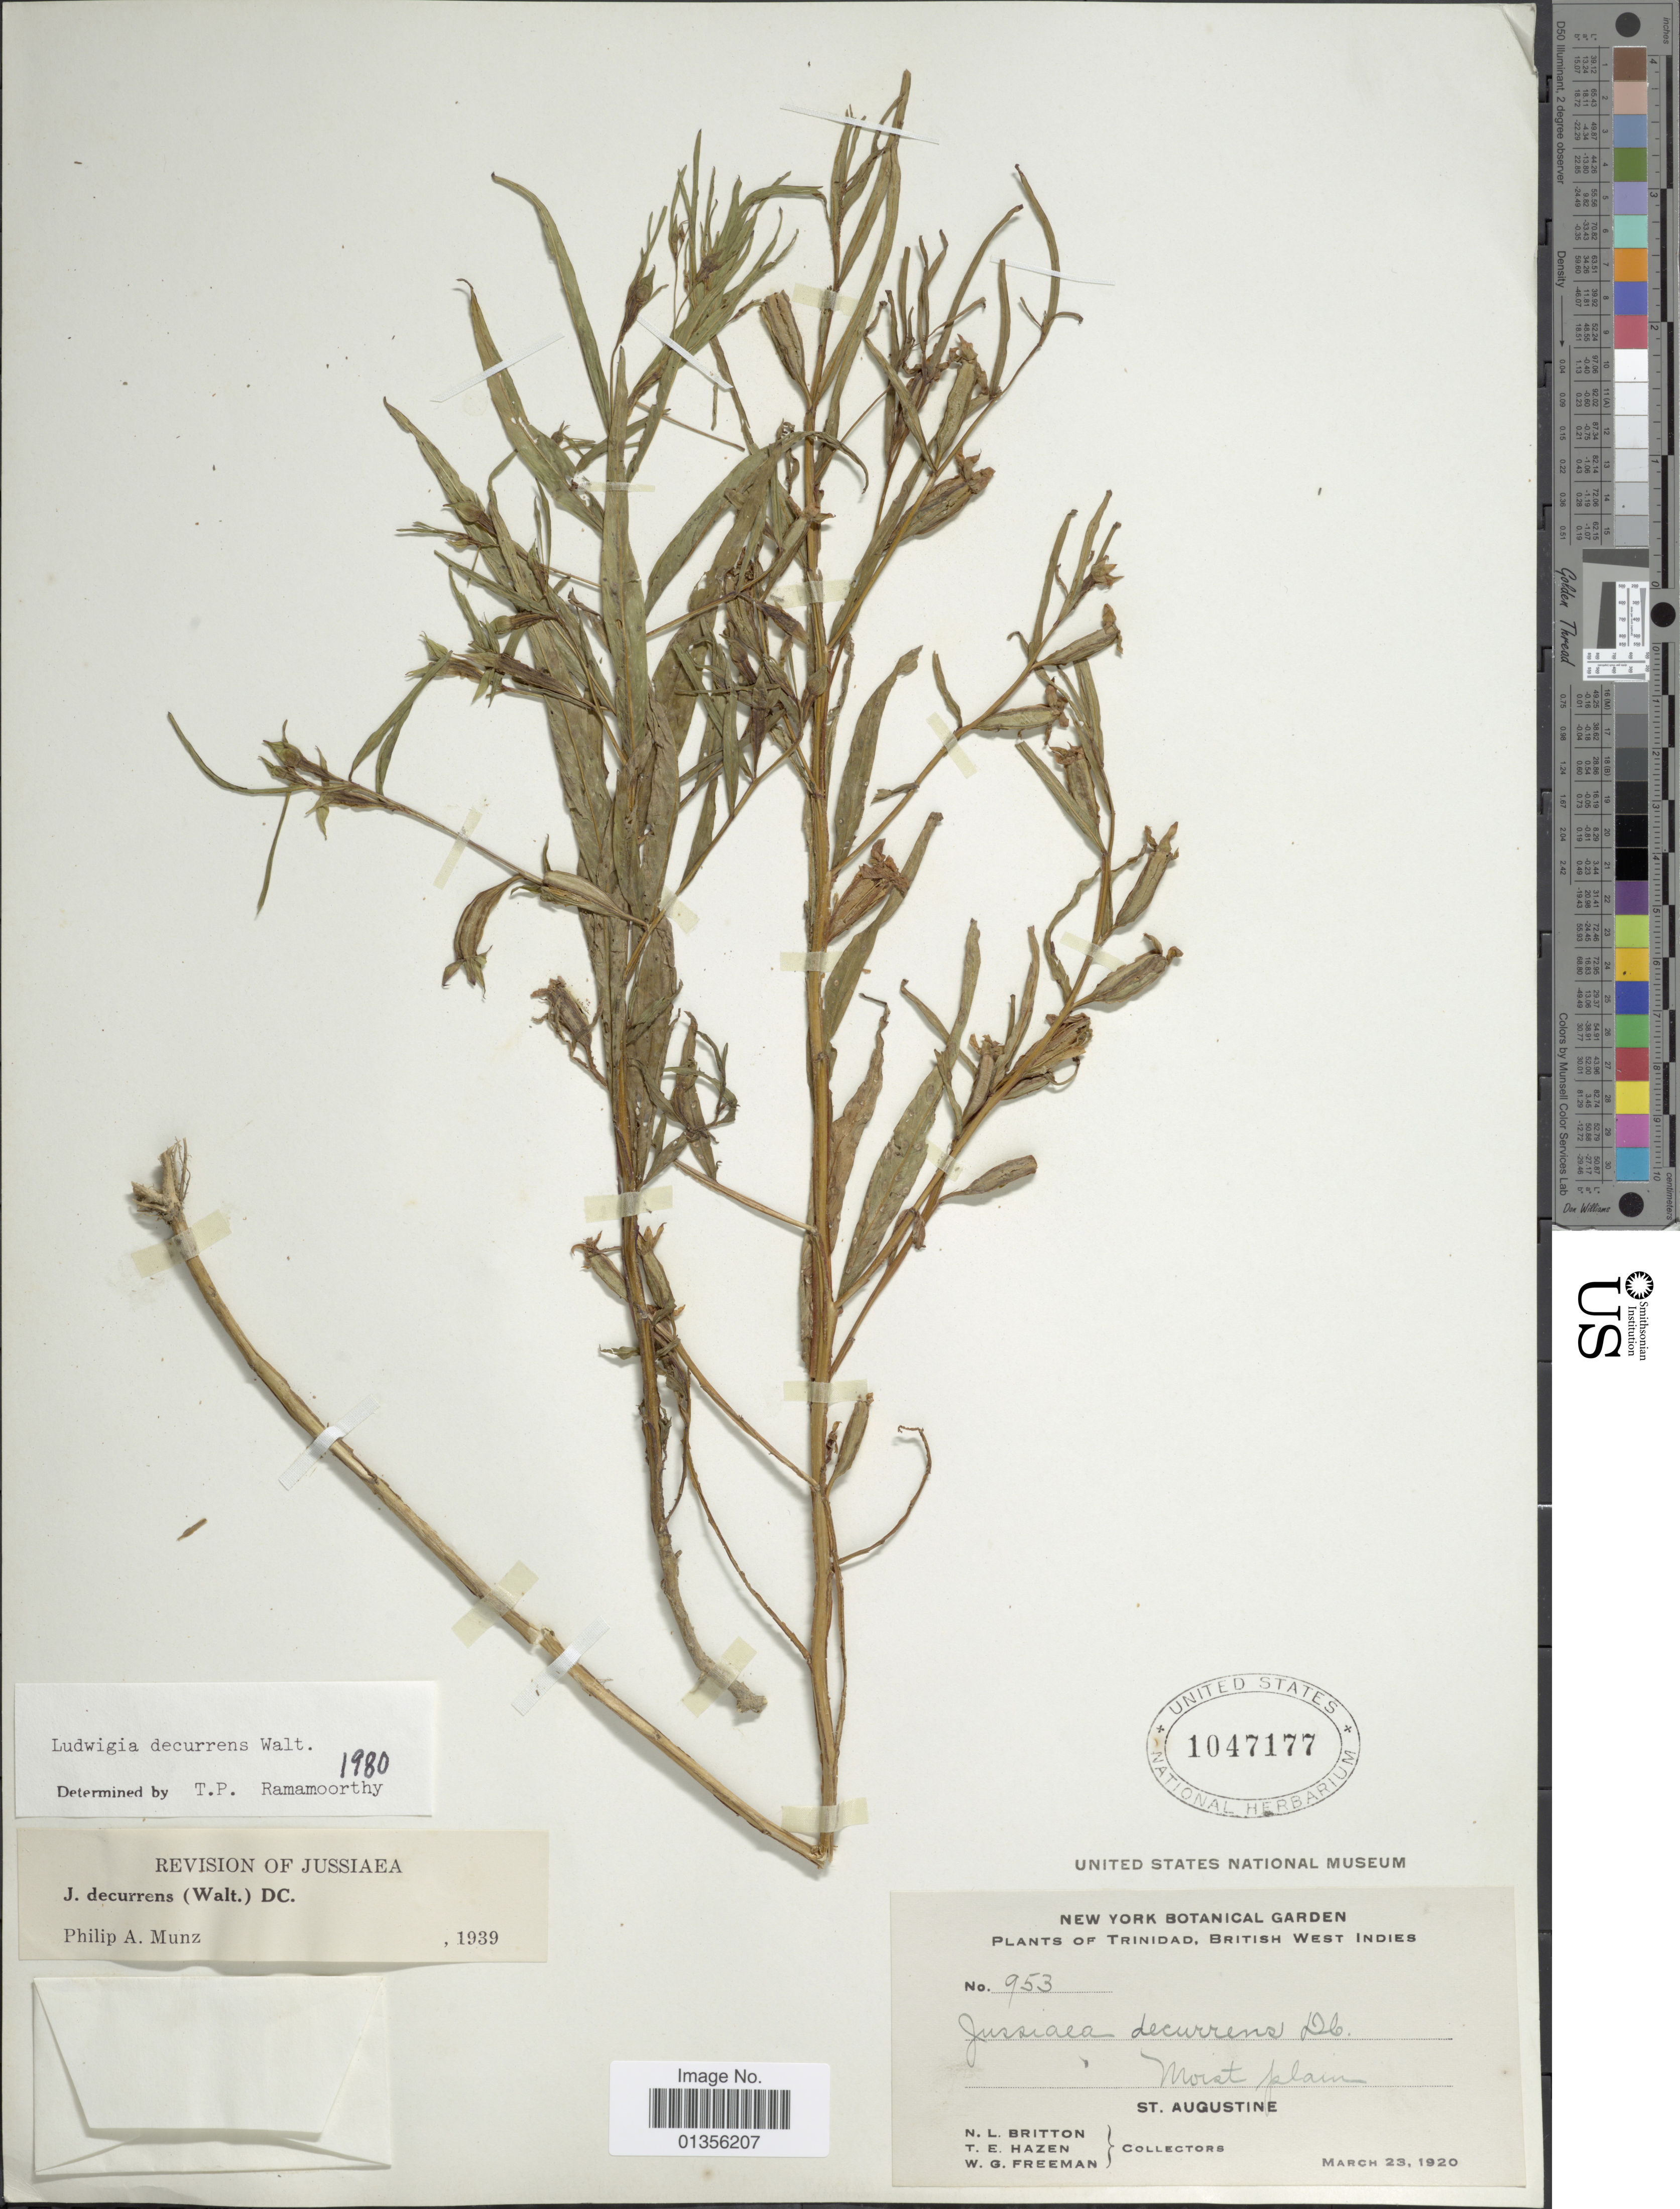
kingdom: Plantae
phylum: Tracheophyta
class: Magnoliopsida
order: Myrtales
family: Onagraceae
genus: Ludwigia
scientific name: Ludwigia decurrens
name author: Walter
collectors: N. Britton, T. E. Hazen & W. Freeman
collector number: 953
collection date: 1920-03-23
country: Trinidad and Tobago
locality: British West Indies. St. Augustine.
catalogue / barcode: US 1047177